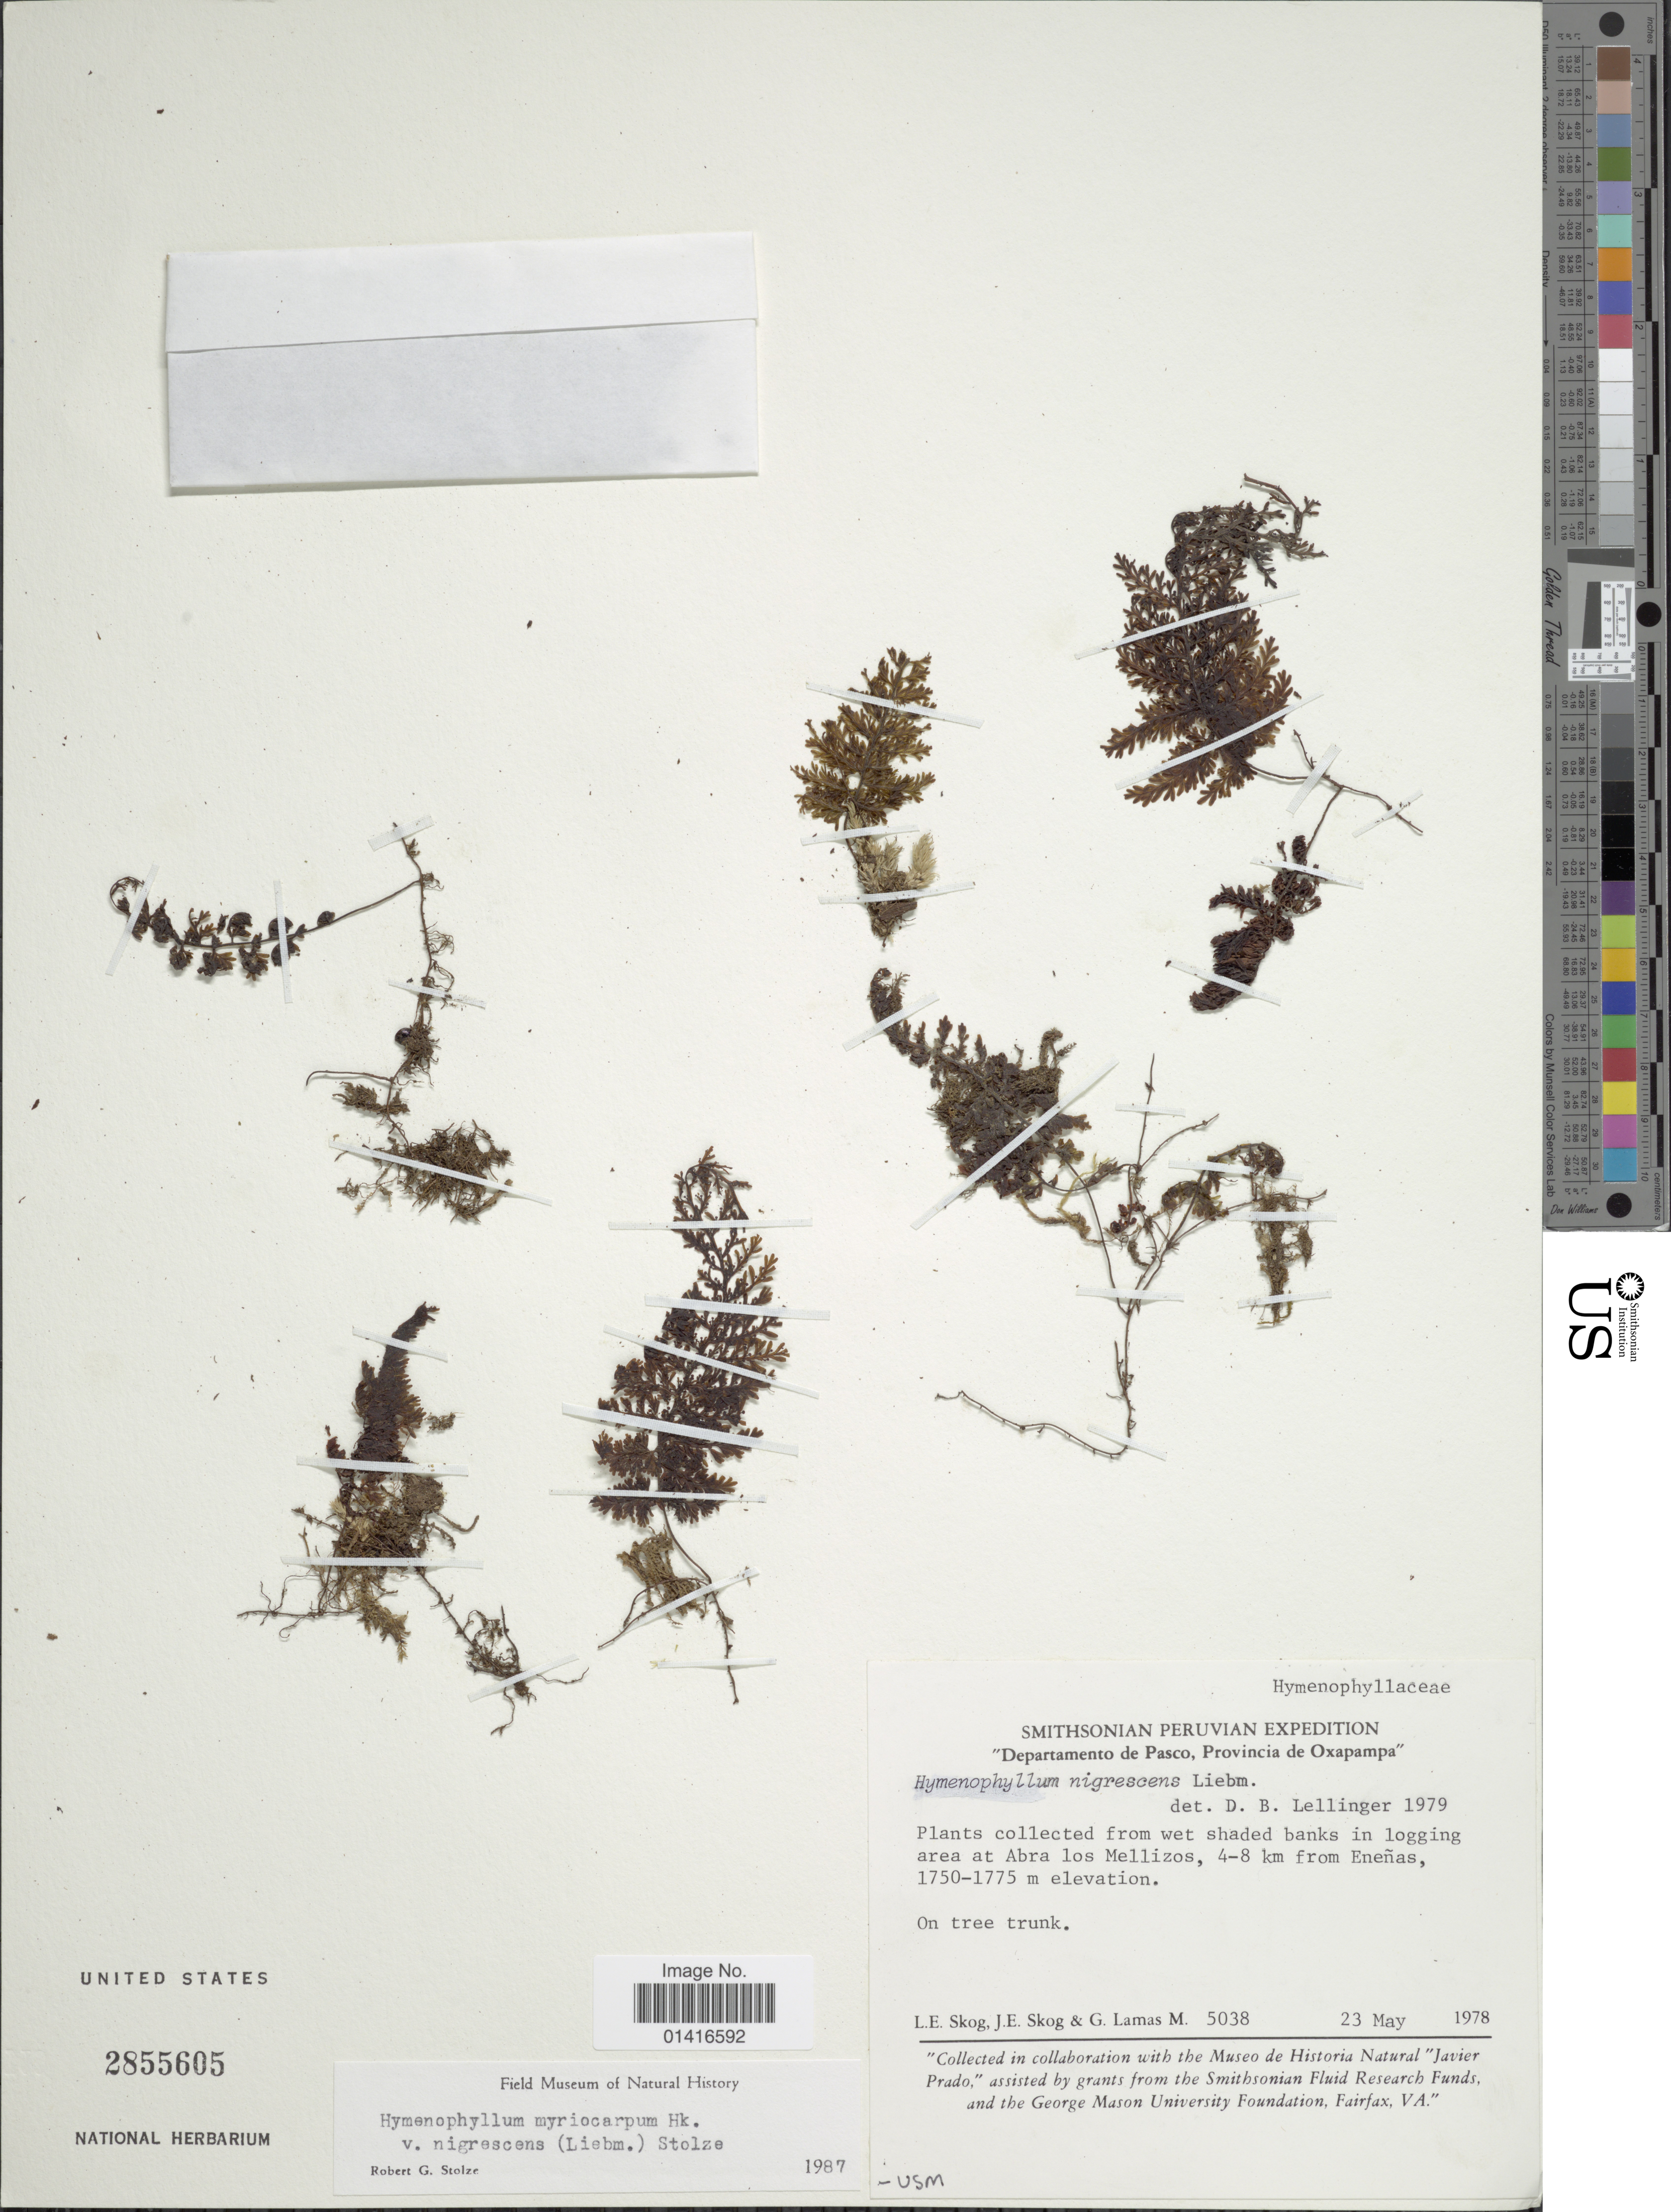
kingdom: Plantae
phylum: Tracheophyta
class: Polypodiopsida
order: Hymenophyllales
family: Hymenophyllaceae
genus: Hymenophyllum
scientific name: Hymenophyllum myriocarpum var. myriocarpum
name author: Hook.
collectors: L. E. Skog, J. E. Skog & G. Lamas M.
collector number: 5038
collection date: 1978-05-23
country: Peru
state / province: Pasco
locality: Provincia de Oxapampa. Plants collected from wet shaded banks in logging area at Abra los Mellizos, 4-8 km from Eneñas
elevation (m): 1750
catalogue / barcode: US 2855605